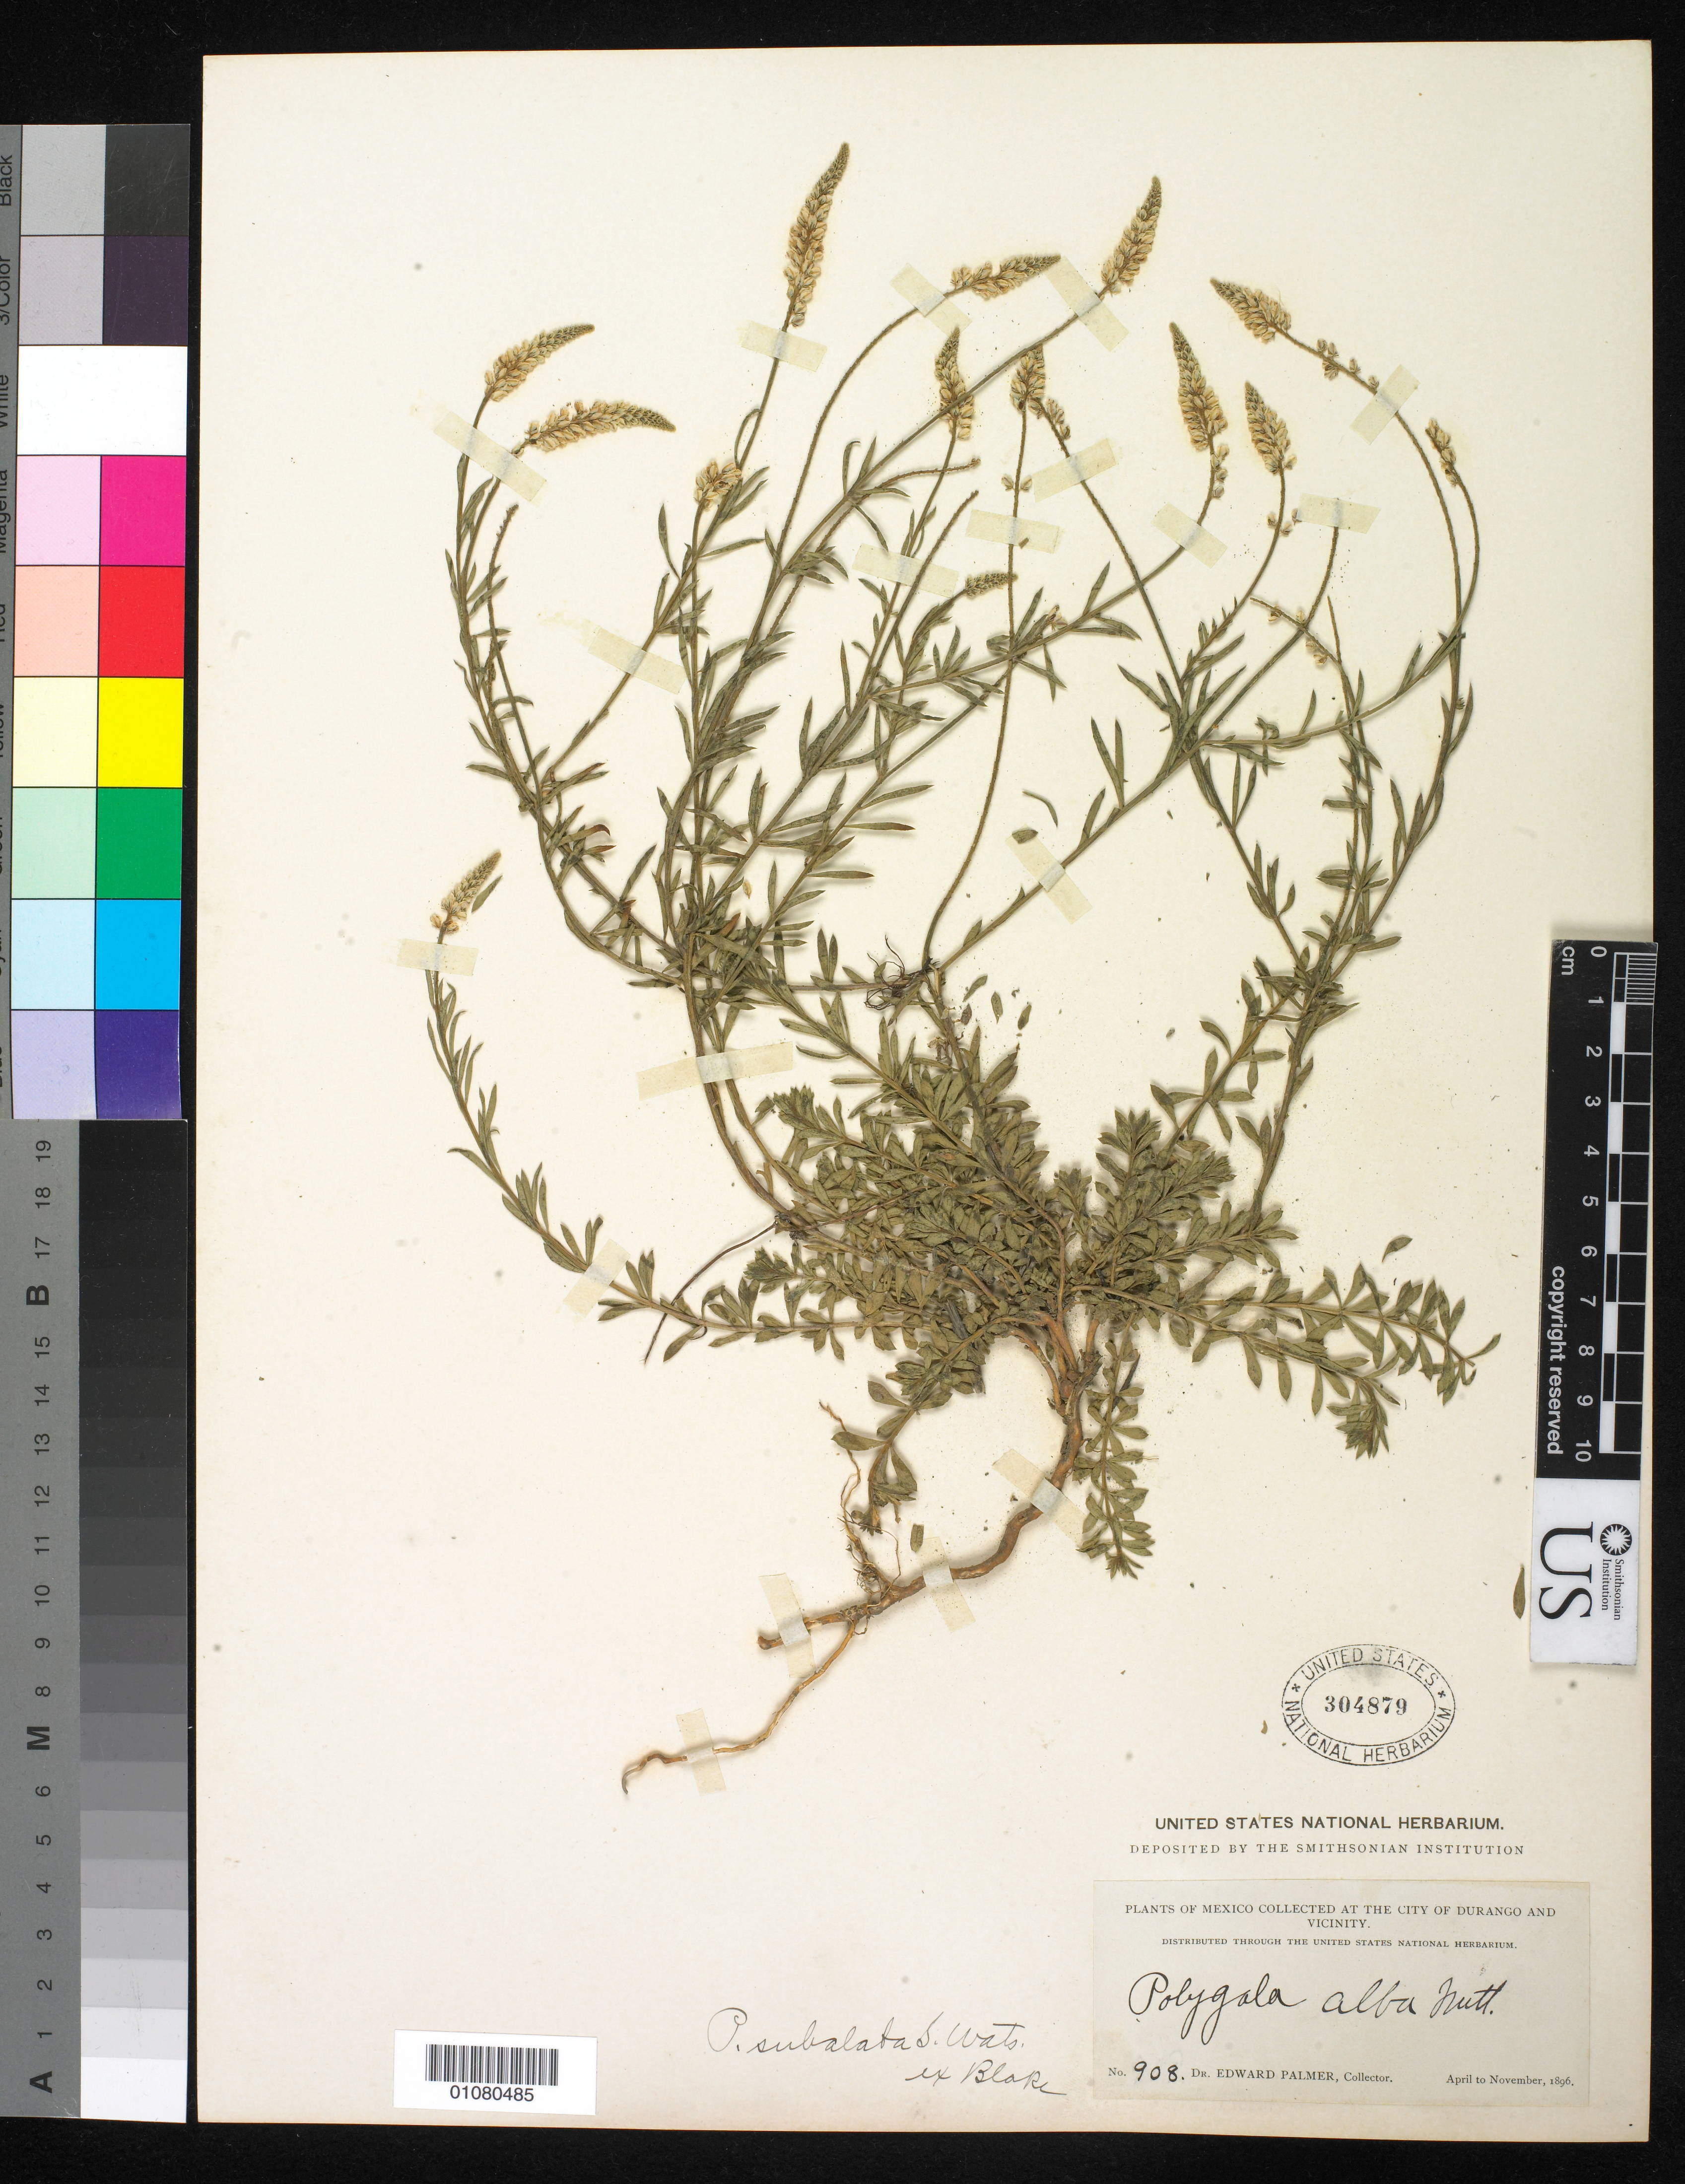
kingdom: Plantae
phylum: Tracheophyta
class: Magnoliopsida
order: Fabales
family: Polygalaceae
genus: Polygala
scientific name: Polygala subalata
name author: S. Watson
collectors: E. Palmer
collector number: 908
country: Mexico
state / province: Durango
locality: Durango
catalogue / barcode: US 304879